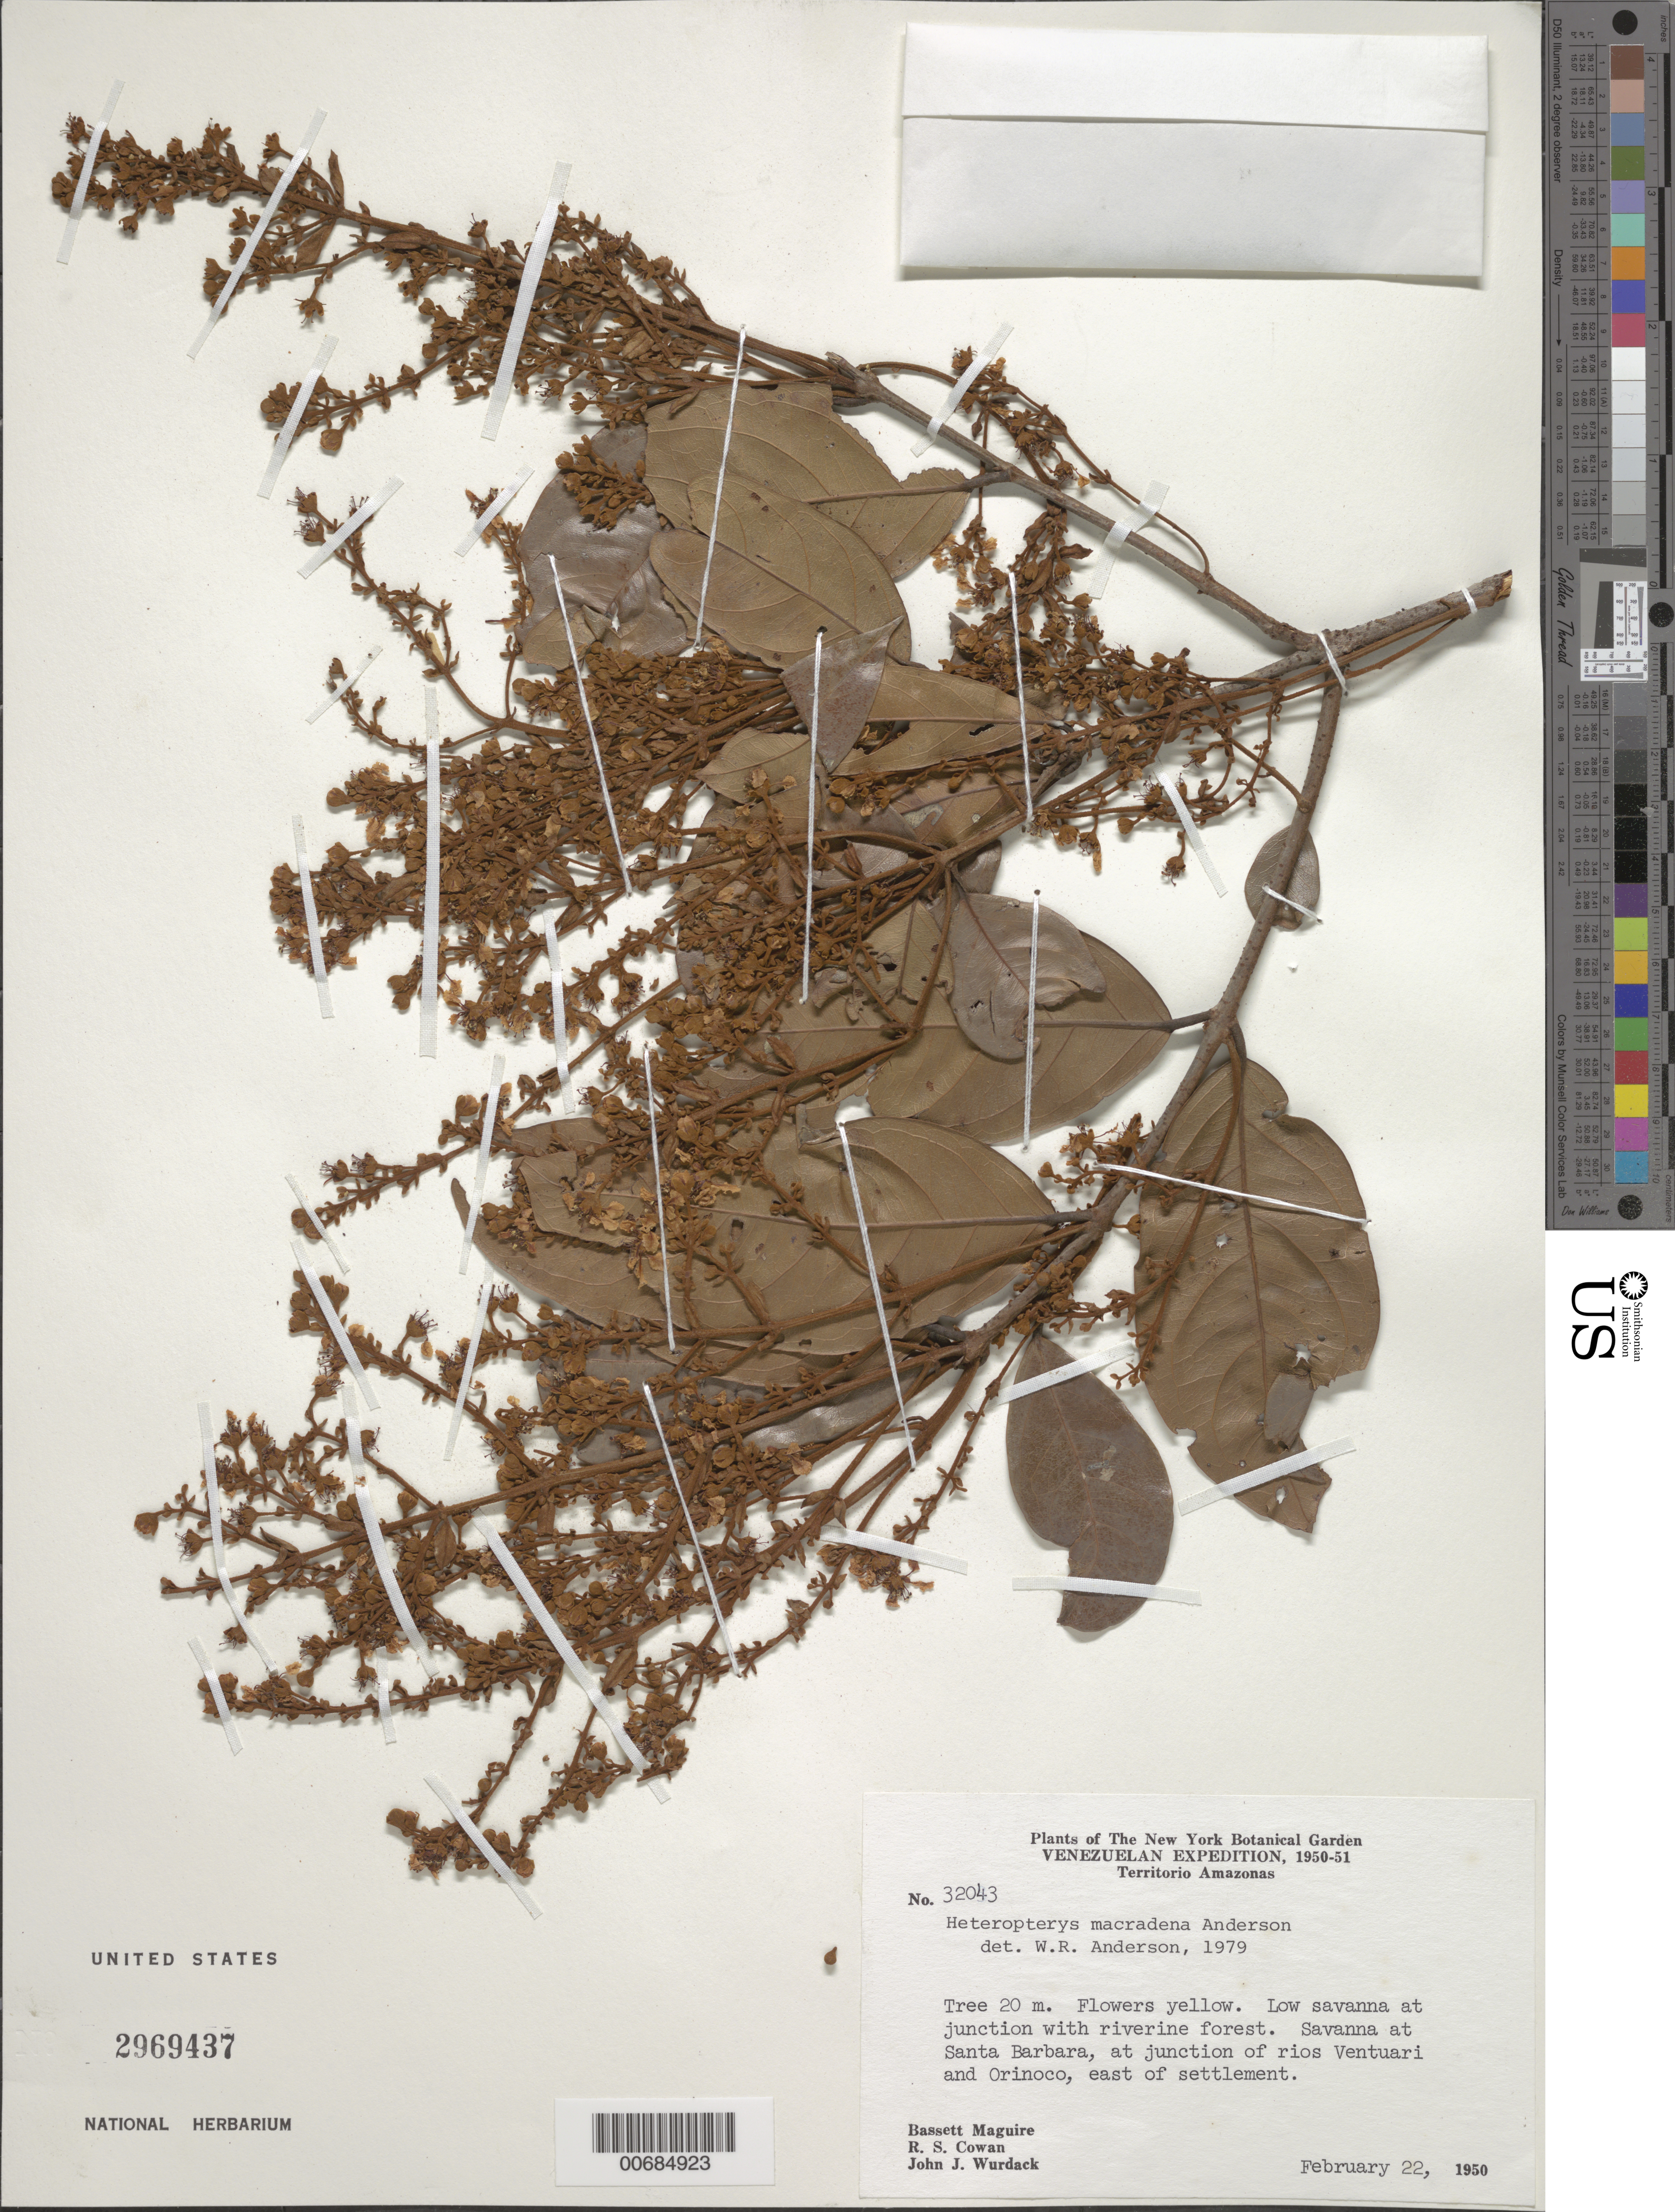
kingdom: Plantae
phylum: Tracheophyta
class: Magnoliopsida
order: Malpighiales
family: Malpighiaceae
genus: Heteropterys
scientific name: Heteropterys macradena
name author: (DC.) W.R. Anderson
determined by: Anderson, W. R., (MICH), University of Michigan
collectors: B. Maguire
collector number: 32043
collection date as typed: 22-Feb-51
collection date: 1951-02-22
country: Venezuela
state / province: Amazonas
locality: Santa Barbara Savanna, junction of Ríos Ventuari & Orinoco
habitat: Low savanna at junction with riverine forest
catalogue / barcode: US 2969437